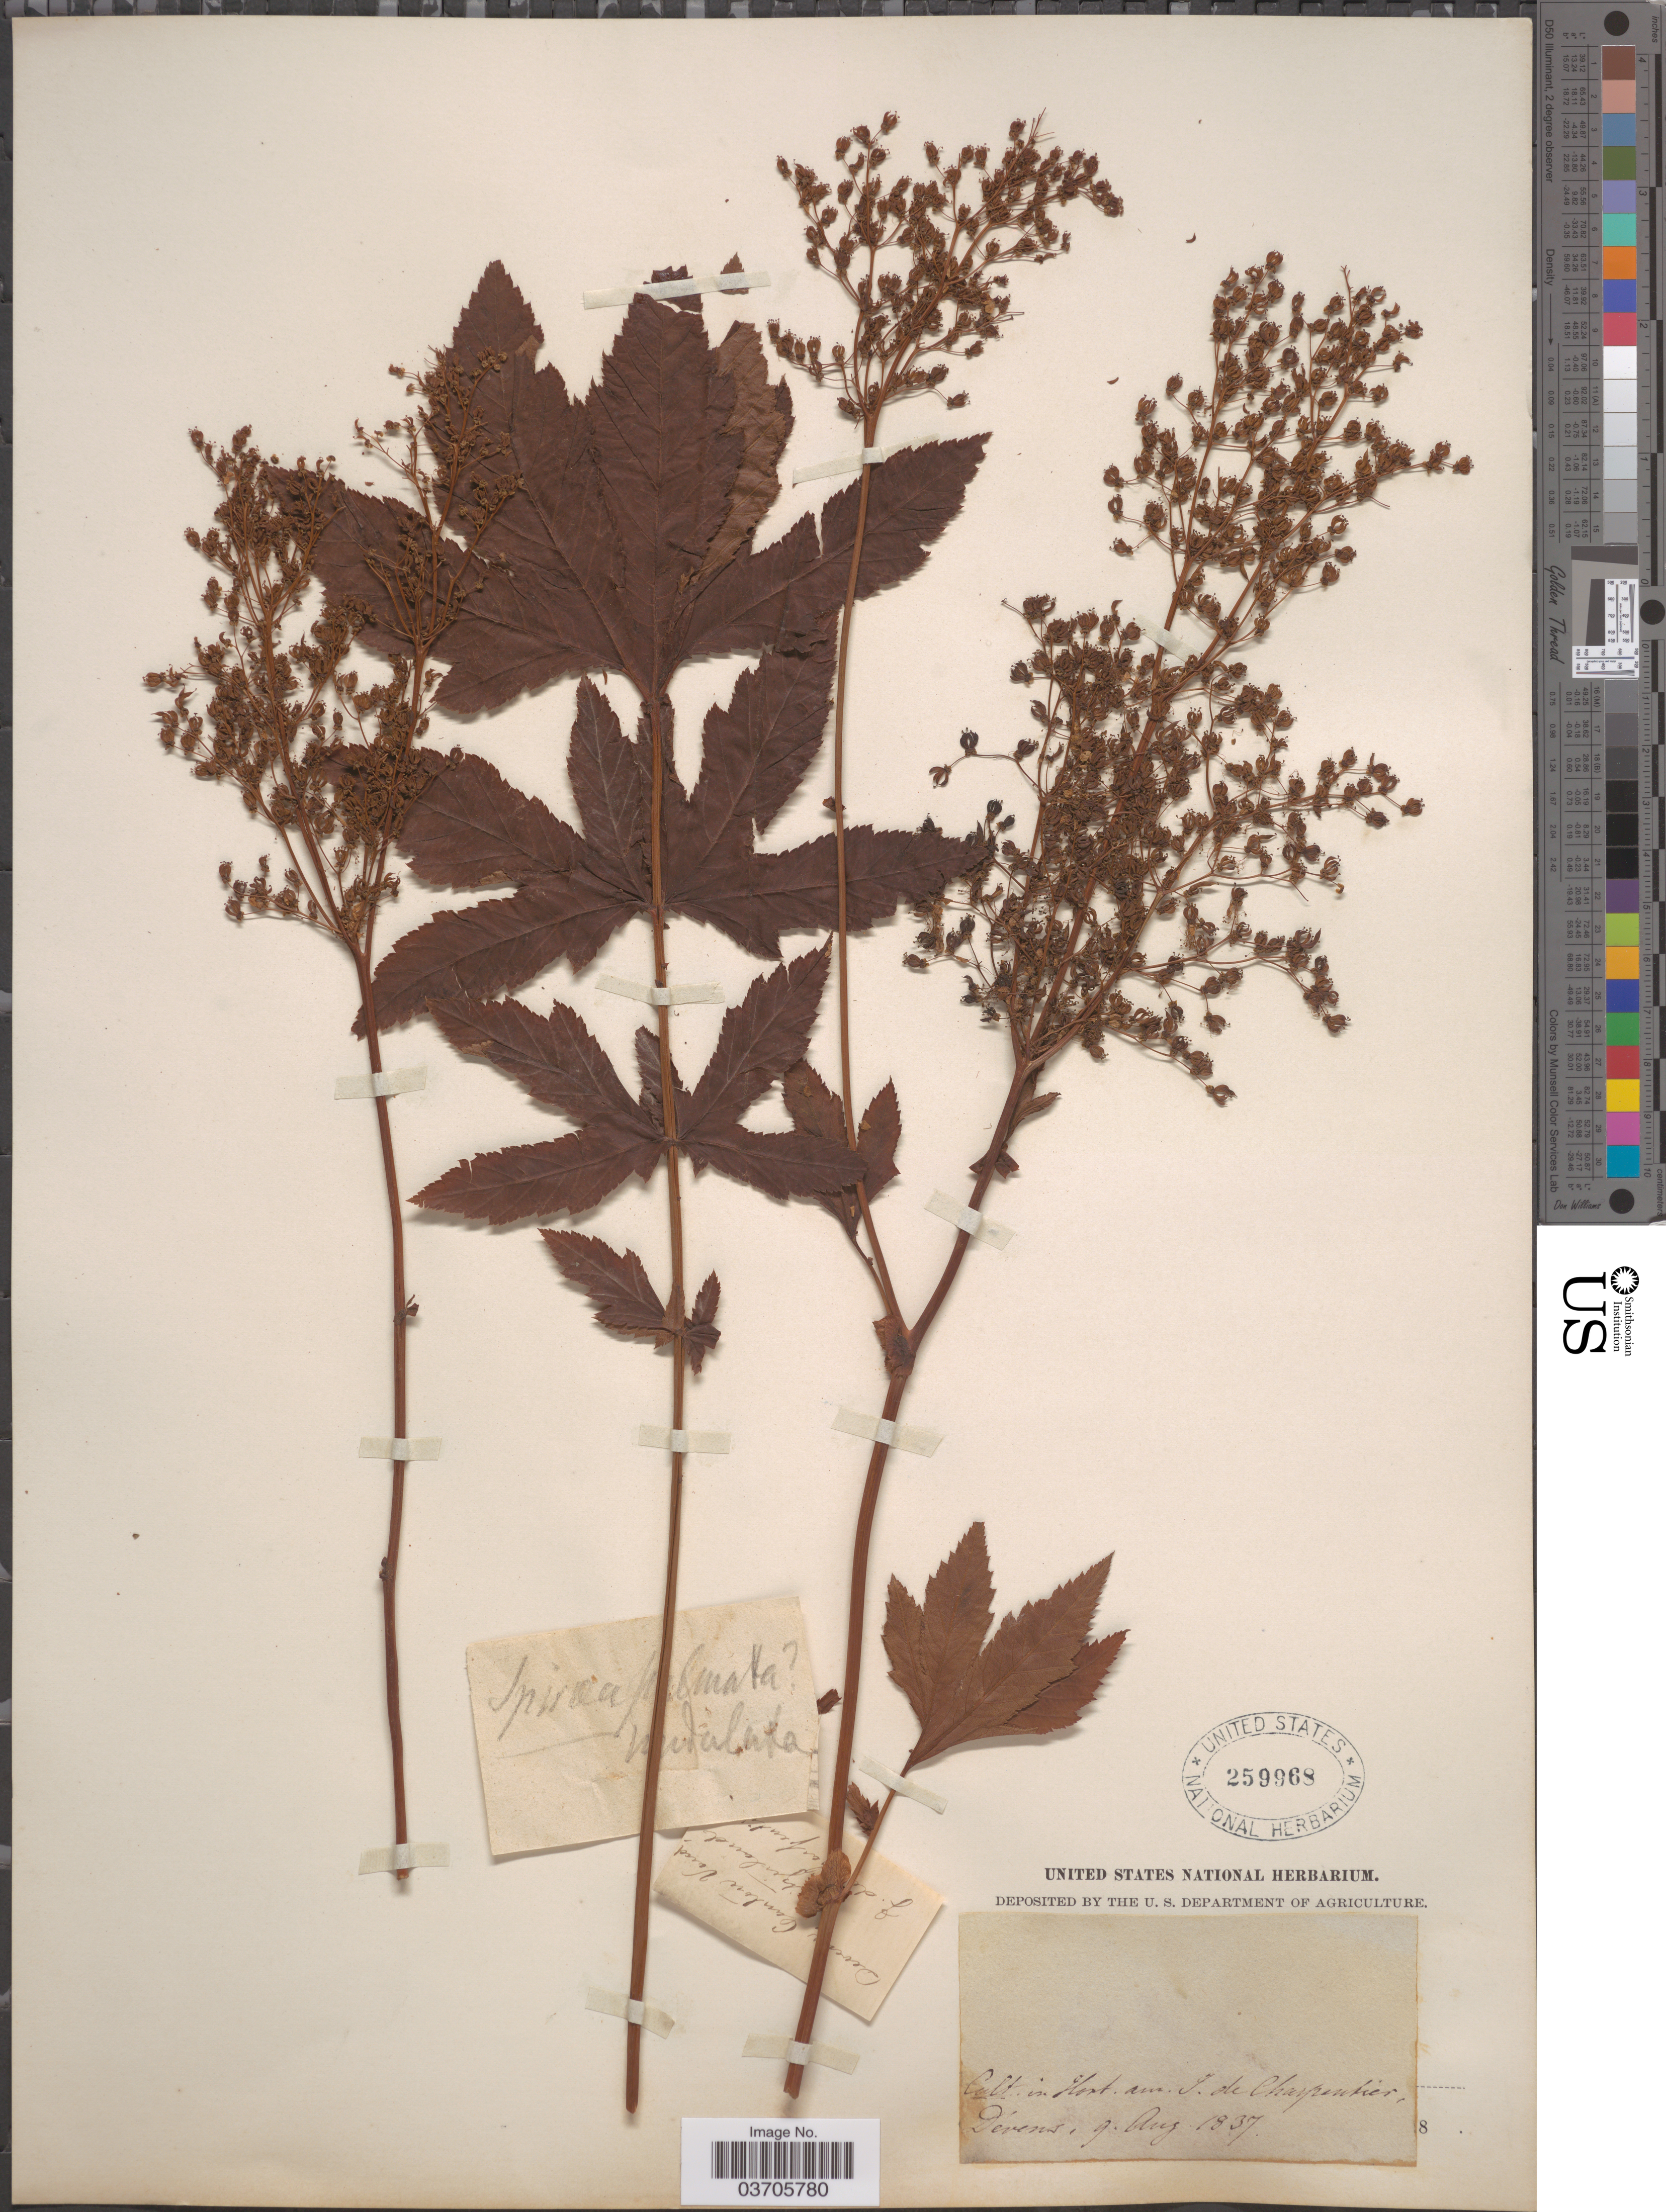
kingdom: Plantae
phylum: Tracheophyta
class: Magnoliopsida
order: Rosales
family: Rosaceae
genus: Filipendula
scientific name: Filipendula digitata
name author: (Willd.) Bergmans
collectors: J. de Charpentier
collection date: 1837-08-09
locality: In Hort. Dévens.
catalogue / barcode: US 259968